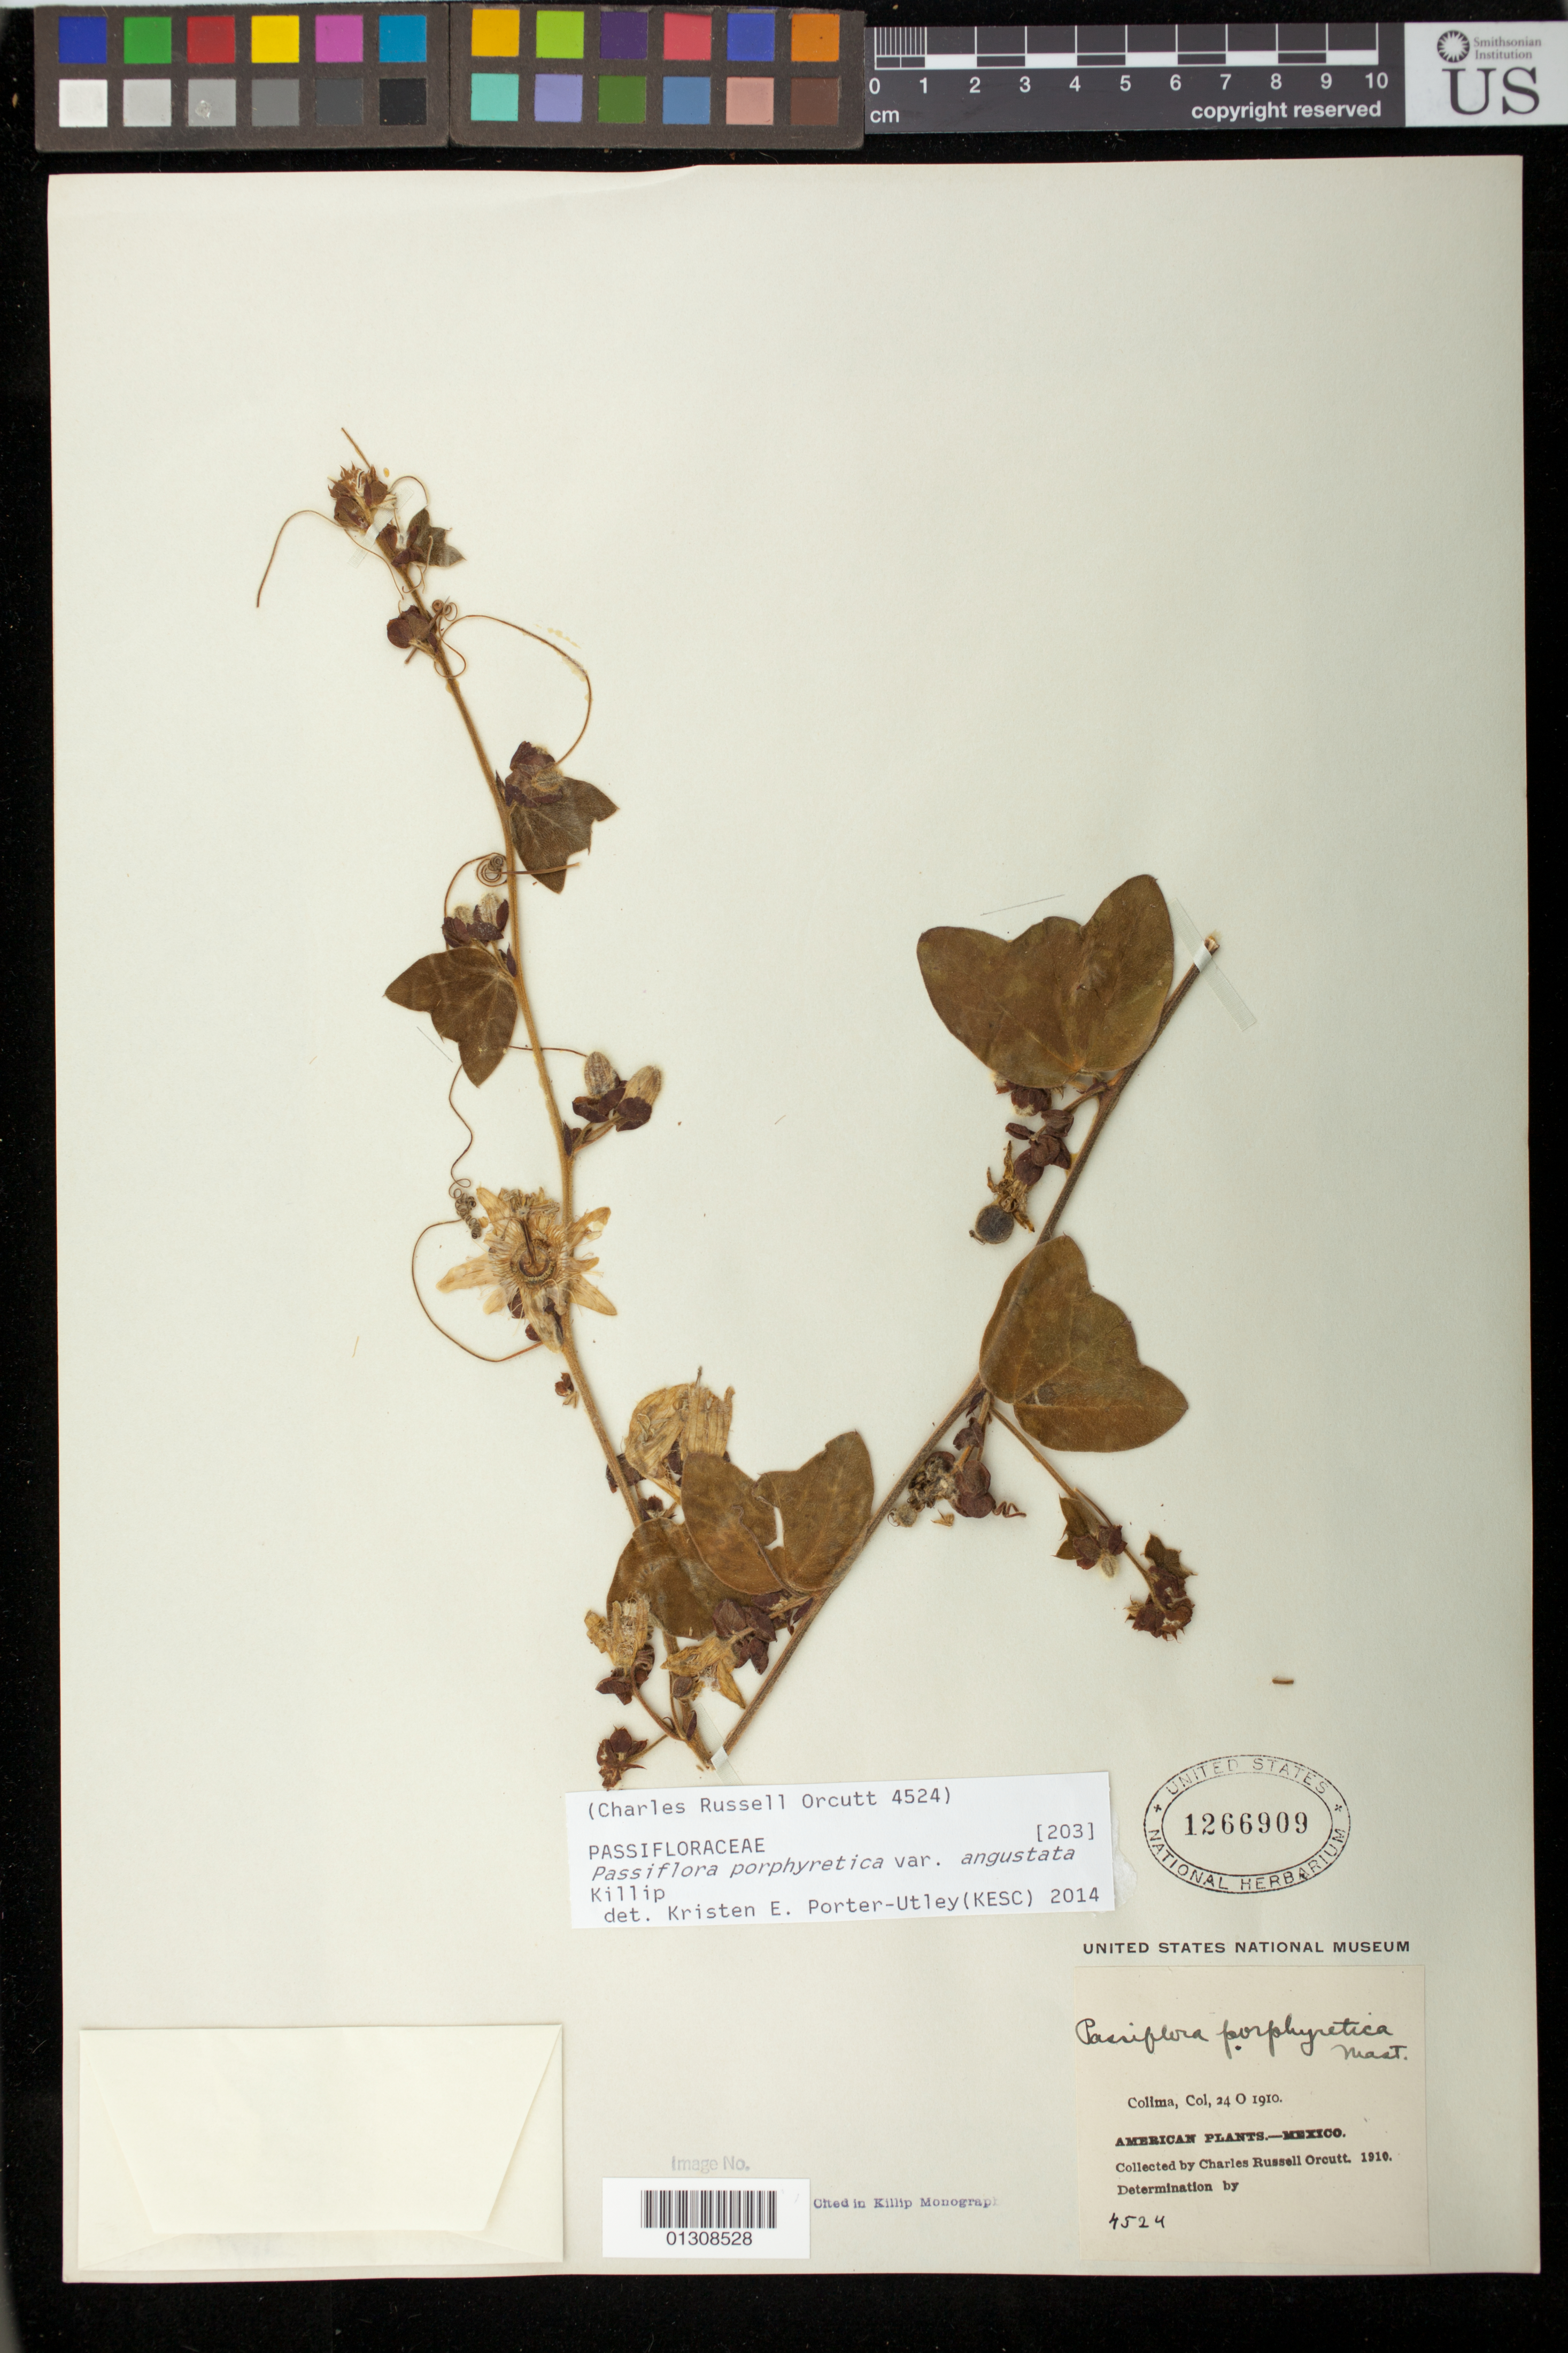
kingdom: Plantae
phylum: Tracheophyta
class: Magnoliopsida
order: Malpighiales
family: Passifloraceae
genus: Passiflora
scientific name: Passiflora porphyretica var. angustata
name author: Killip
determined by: Porter-Utley, K. E.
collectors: C. R. Orcutt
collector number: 4524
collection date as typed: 24 Oct 1910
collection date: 1910-10-24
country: Mexico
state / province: Colima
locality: Colima.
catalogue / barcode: US 1266909